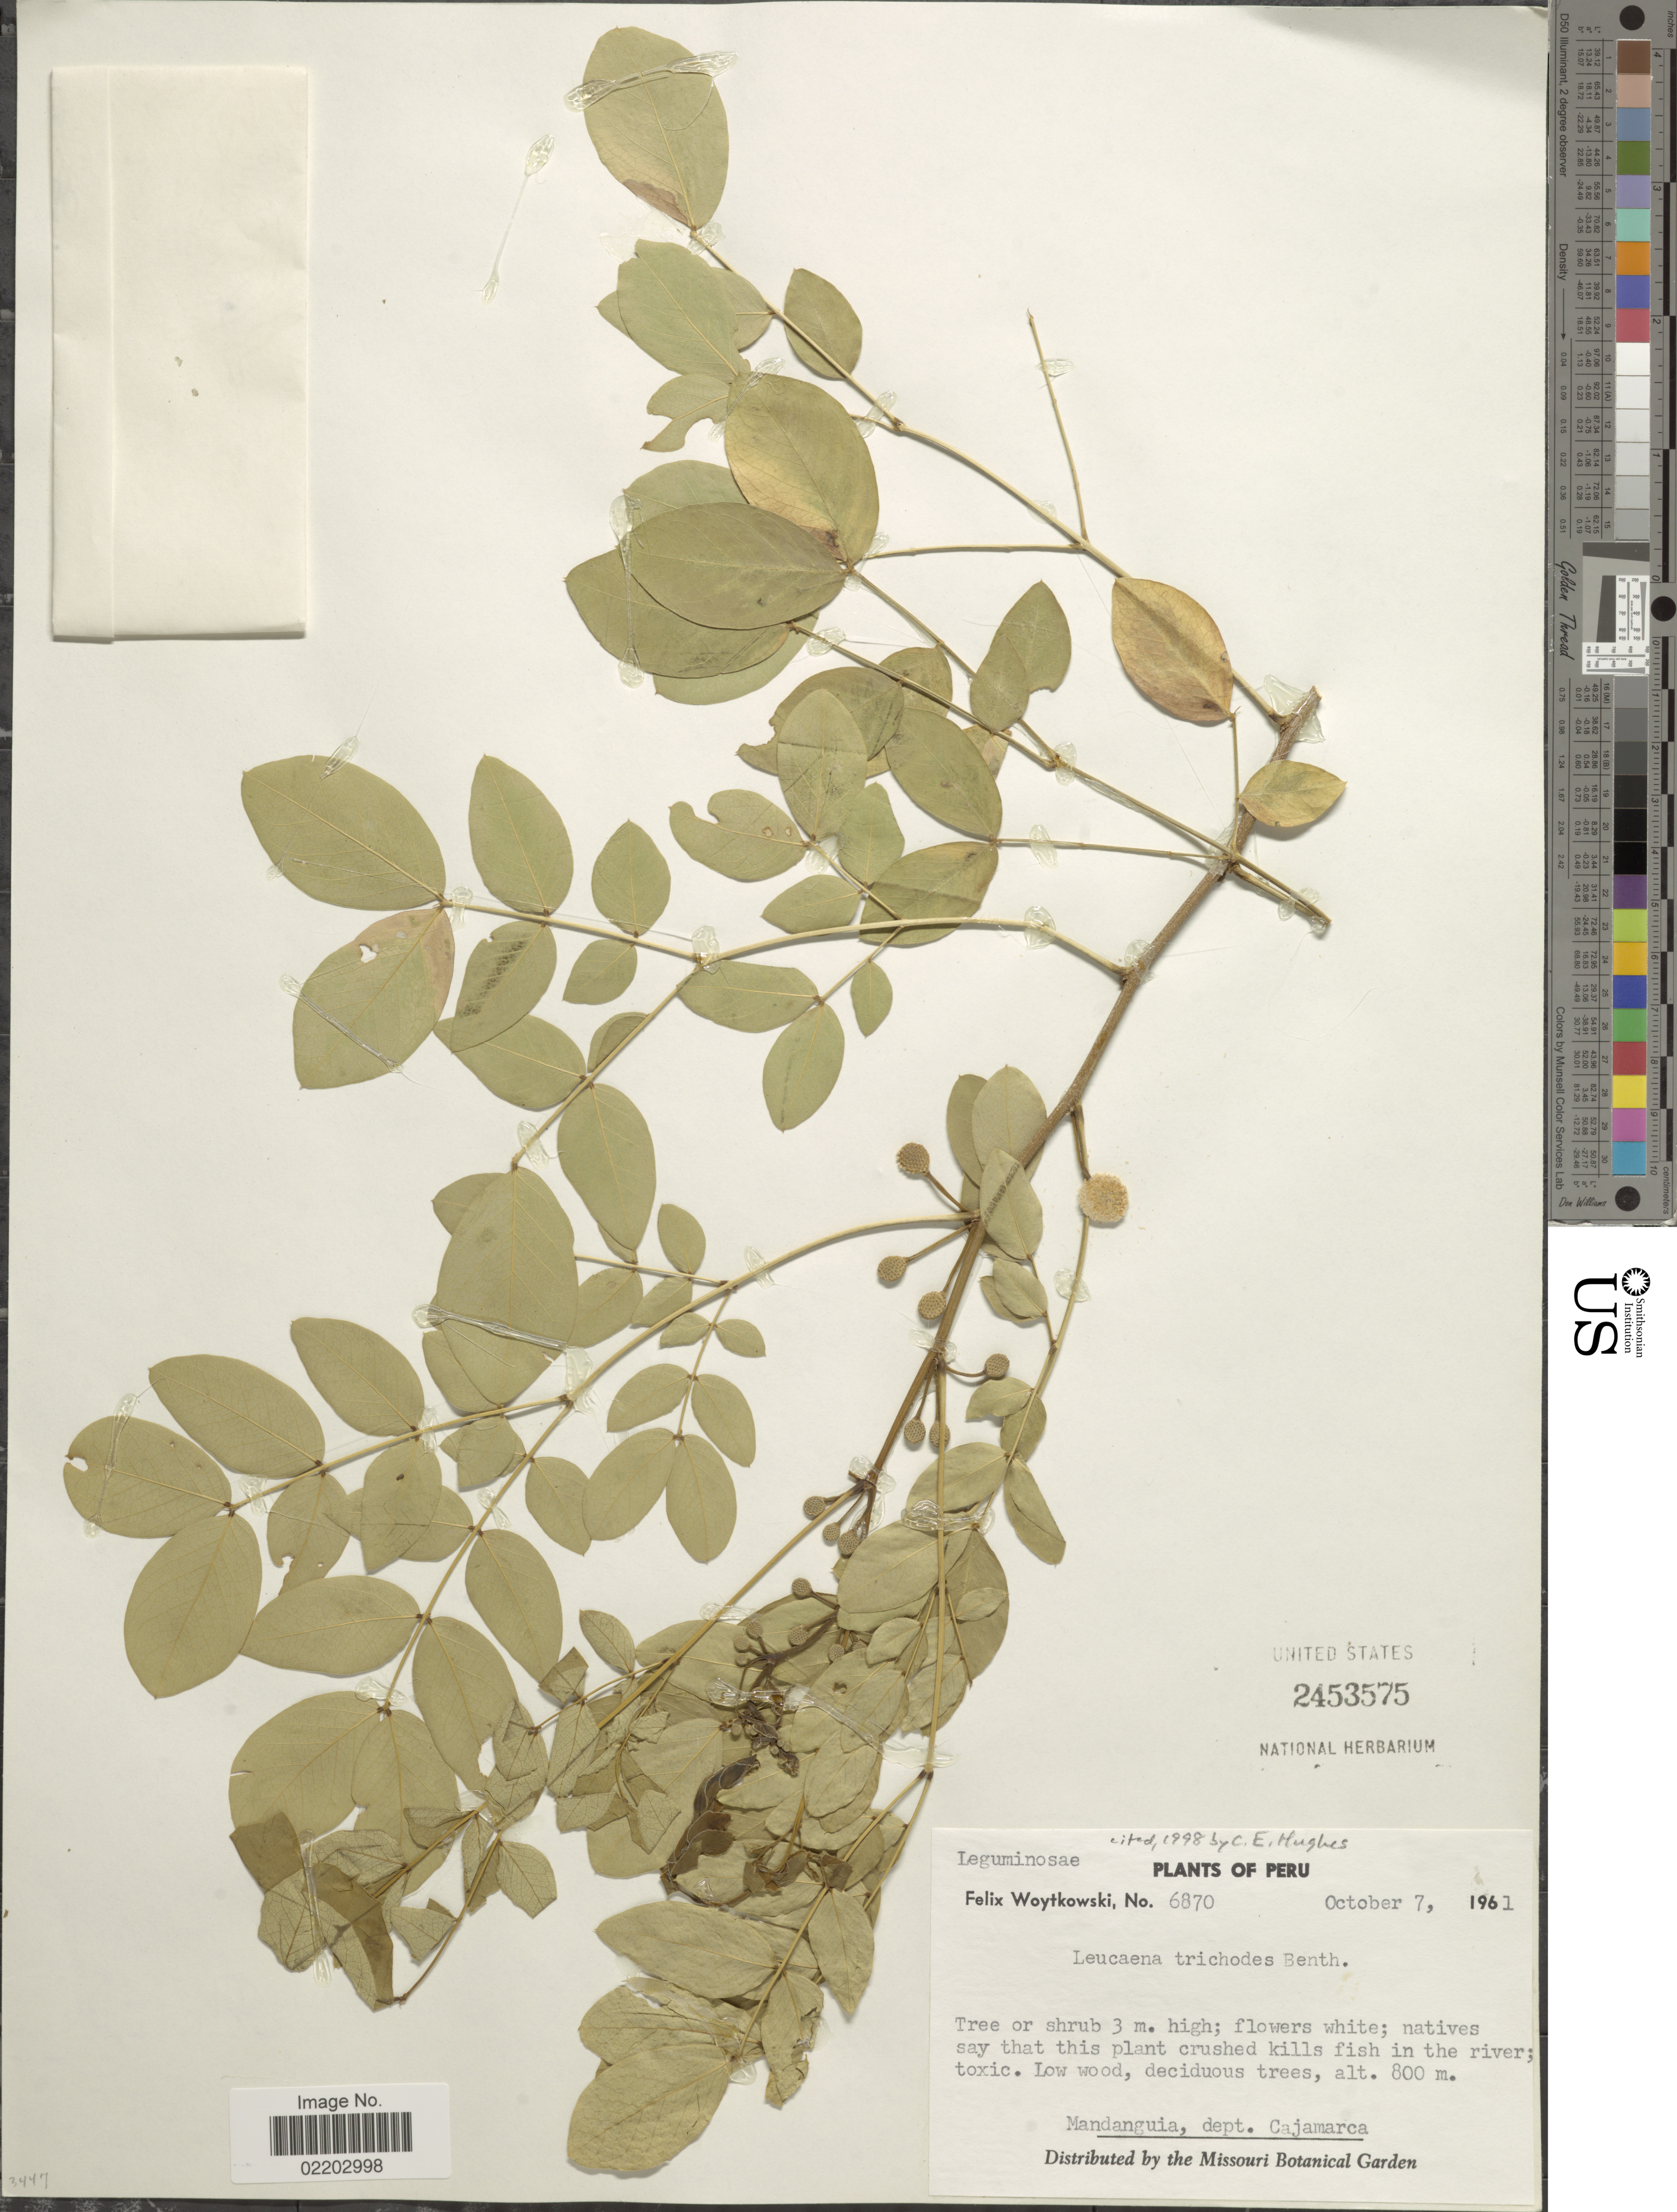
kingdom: Plantae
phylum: Tracheophyta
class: Magnoliopsida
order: Fabales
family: Fabaceae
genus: Leucaena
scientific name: Leucaena trichodes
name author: (Jacq.) Benth.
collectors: F. Woytkowski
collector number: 6870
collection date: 1961-10-07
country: Peru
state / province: Cajamarca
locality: Peru. Mandanguia, dept. Cajamarca.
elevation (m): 800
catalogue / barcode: US 2453575